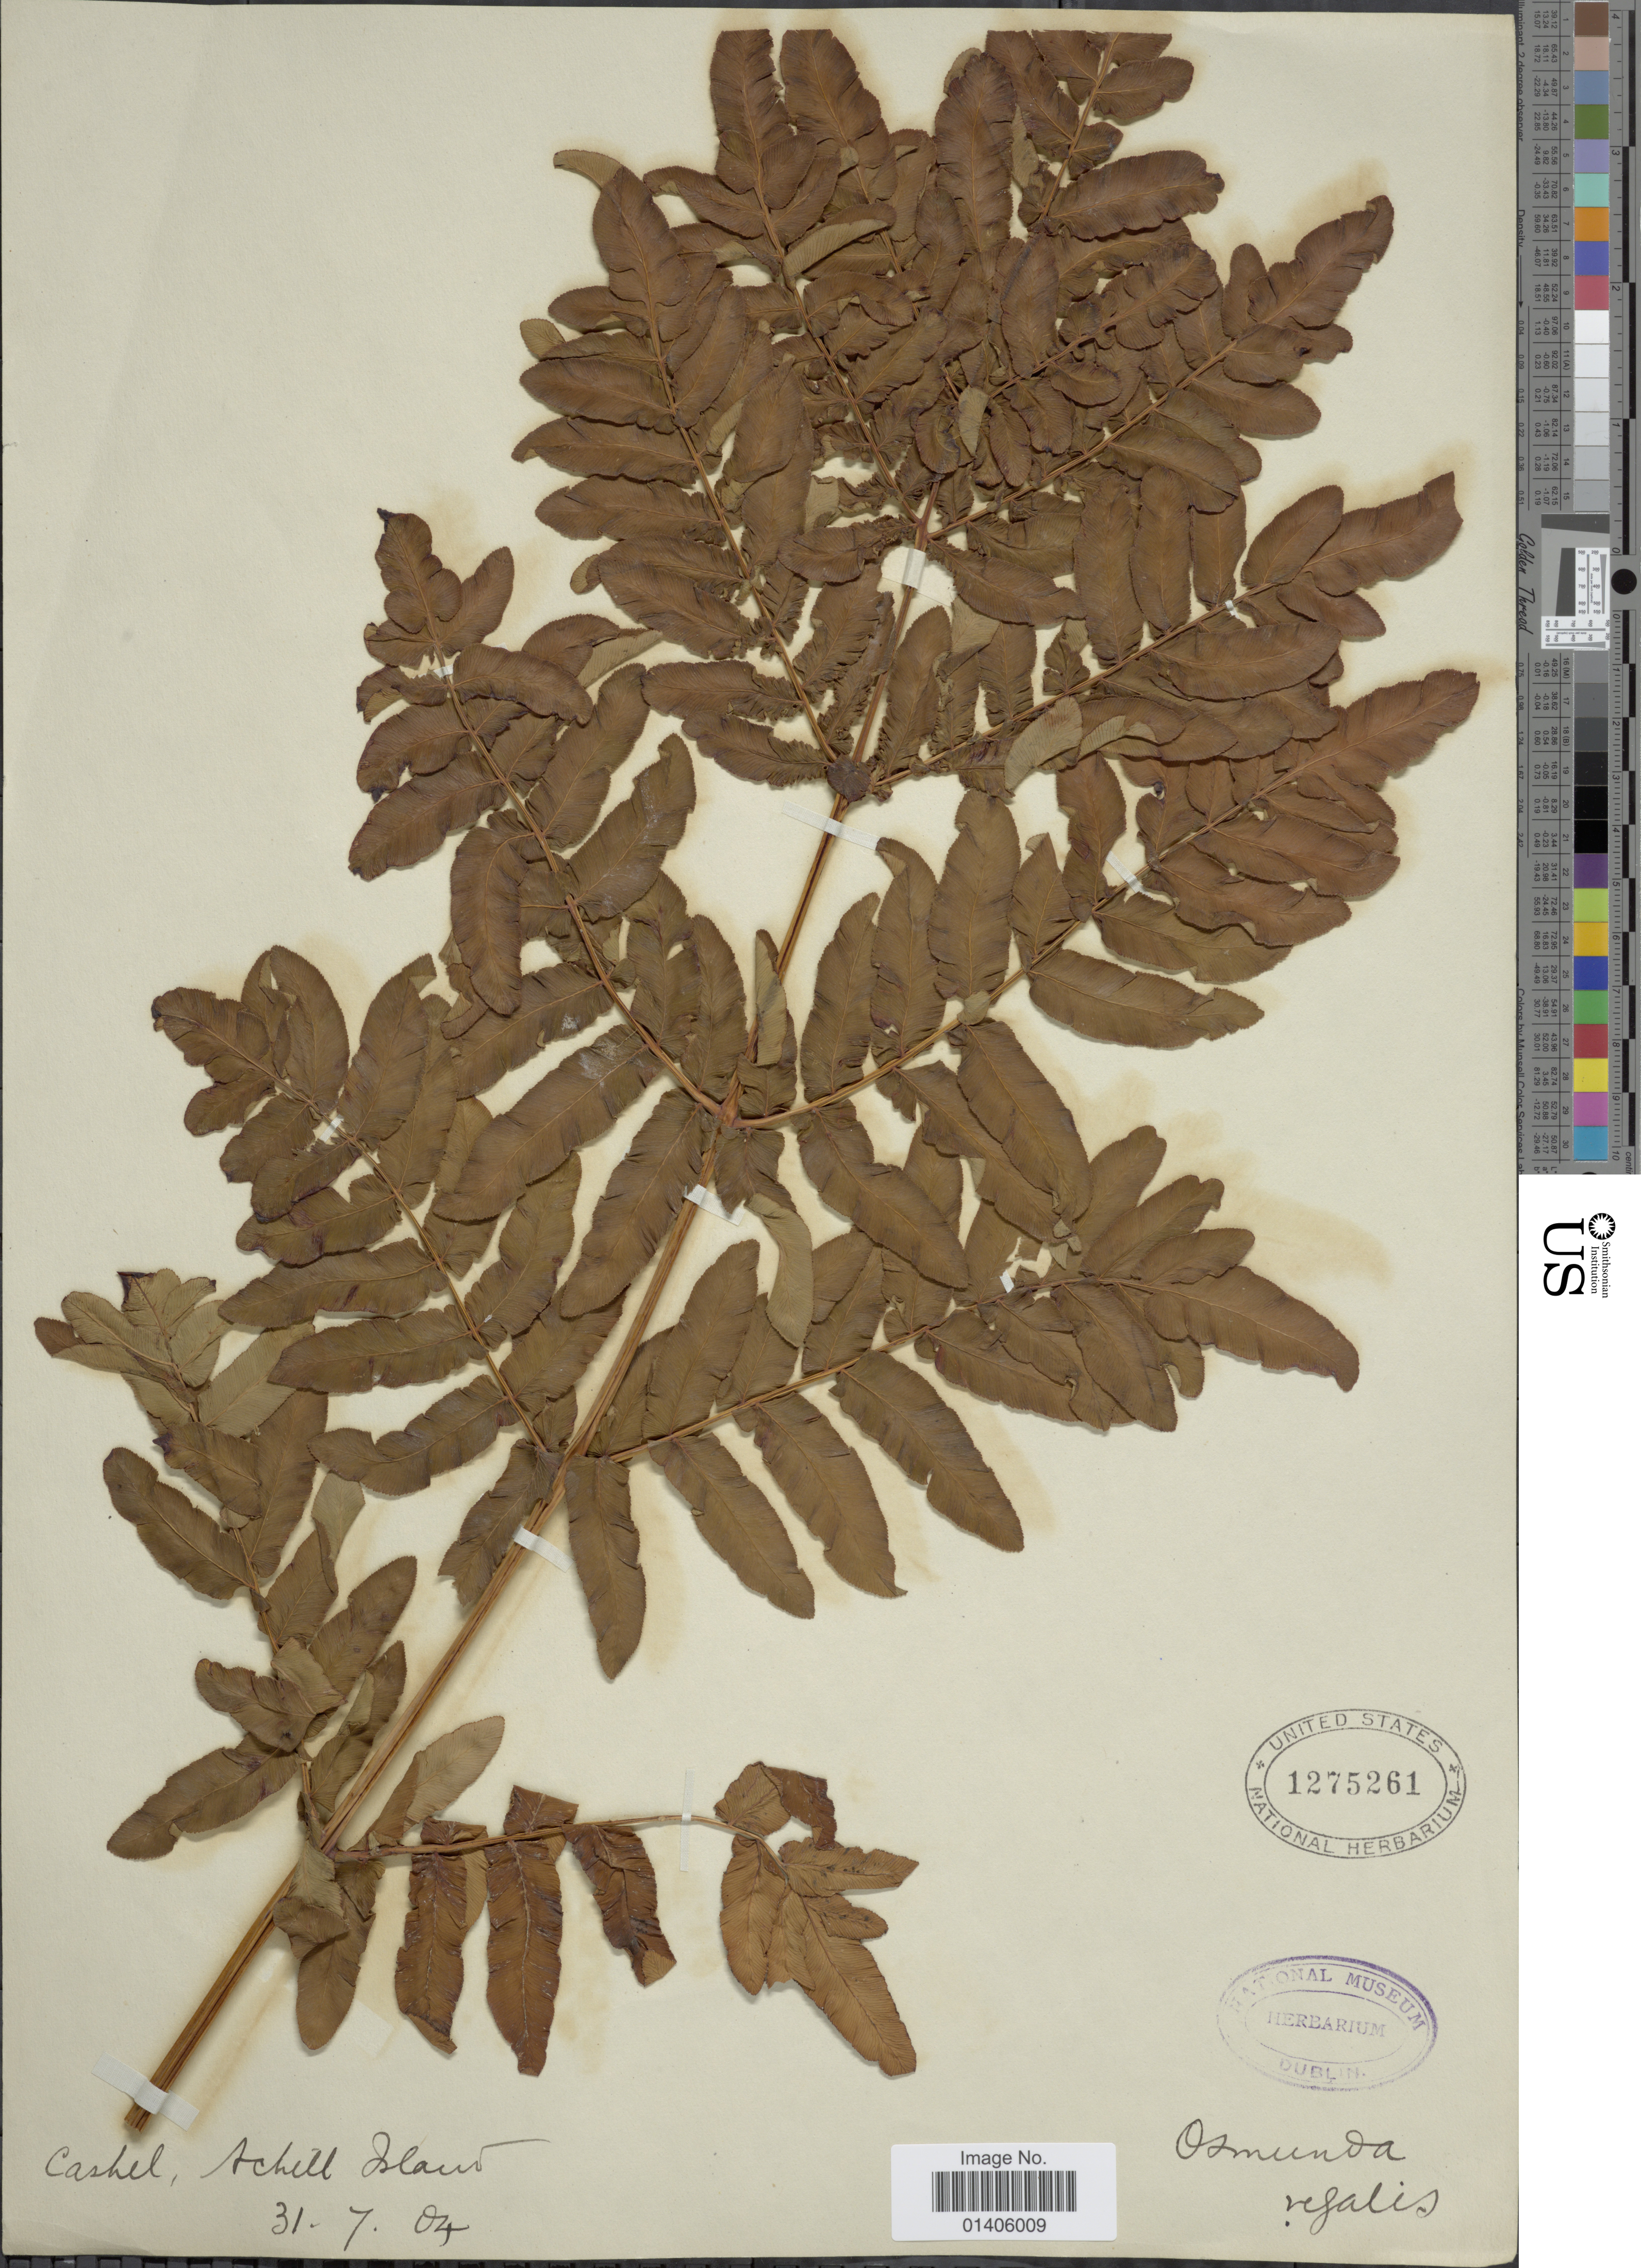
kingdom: Plantae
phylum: Tracheophyta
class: Polypodiopsida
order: Osmundales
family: Osmundaceae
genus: Osmunda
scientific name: Osmunda regalis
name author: L.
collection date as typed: Transcribed d/m/y: 31/7/4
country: Ireland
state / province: Connaught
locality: Cashel, Archill Island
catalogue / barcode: US 1275261